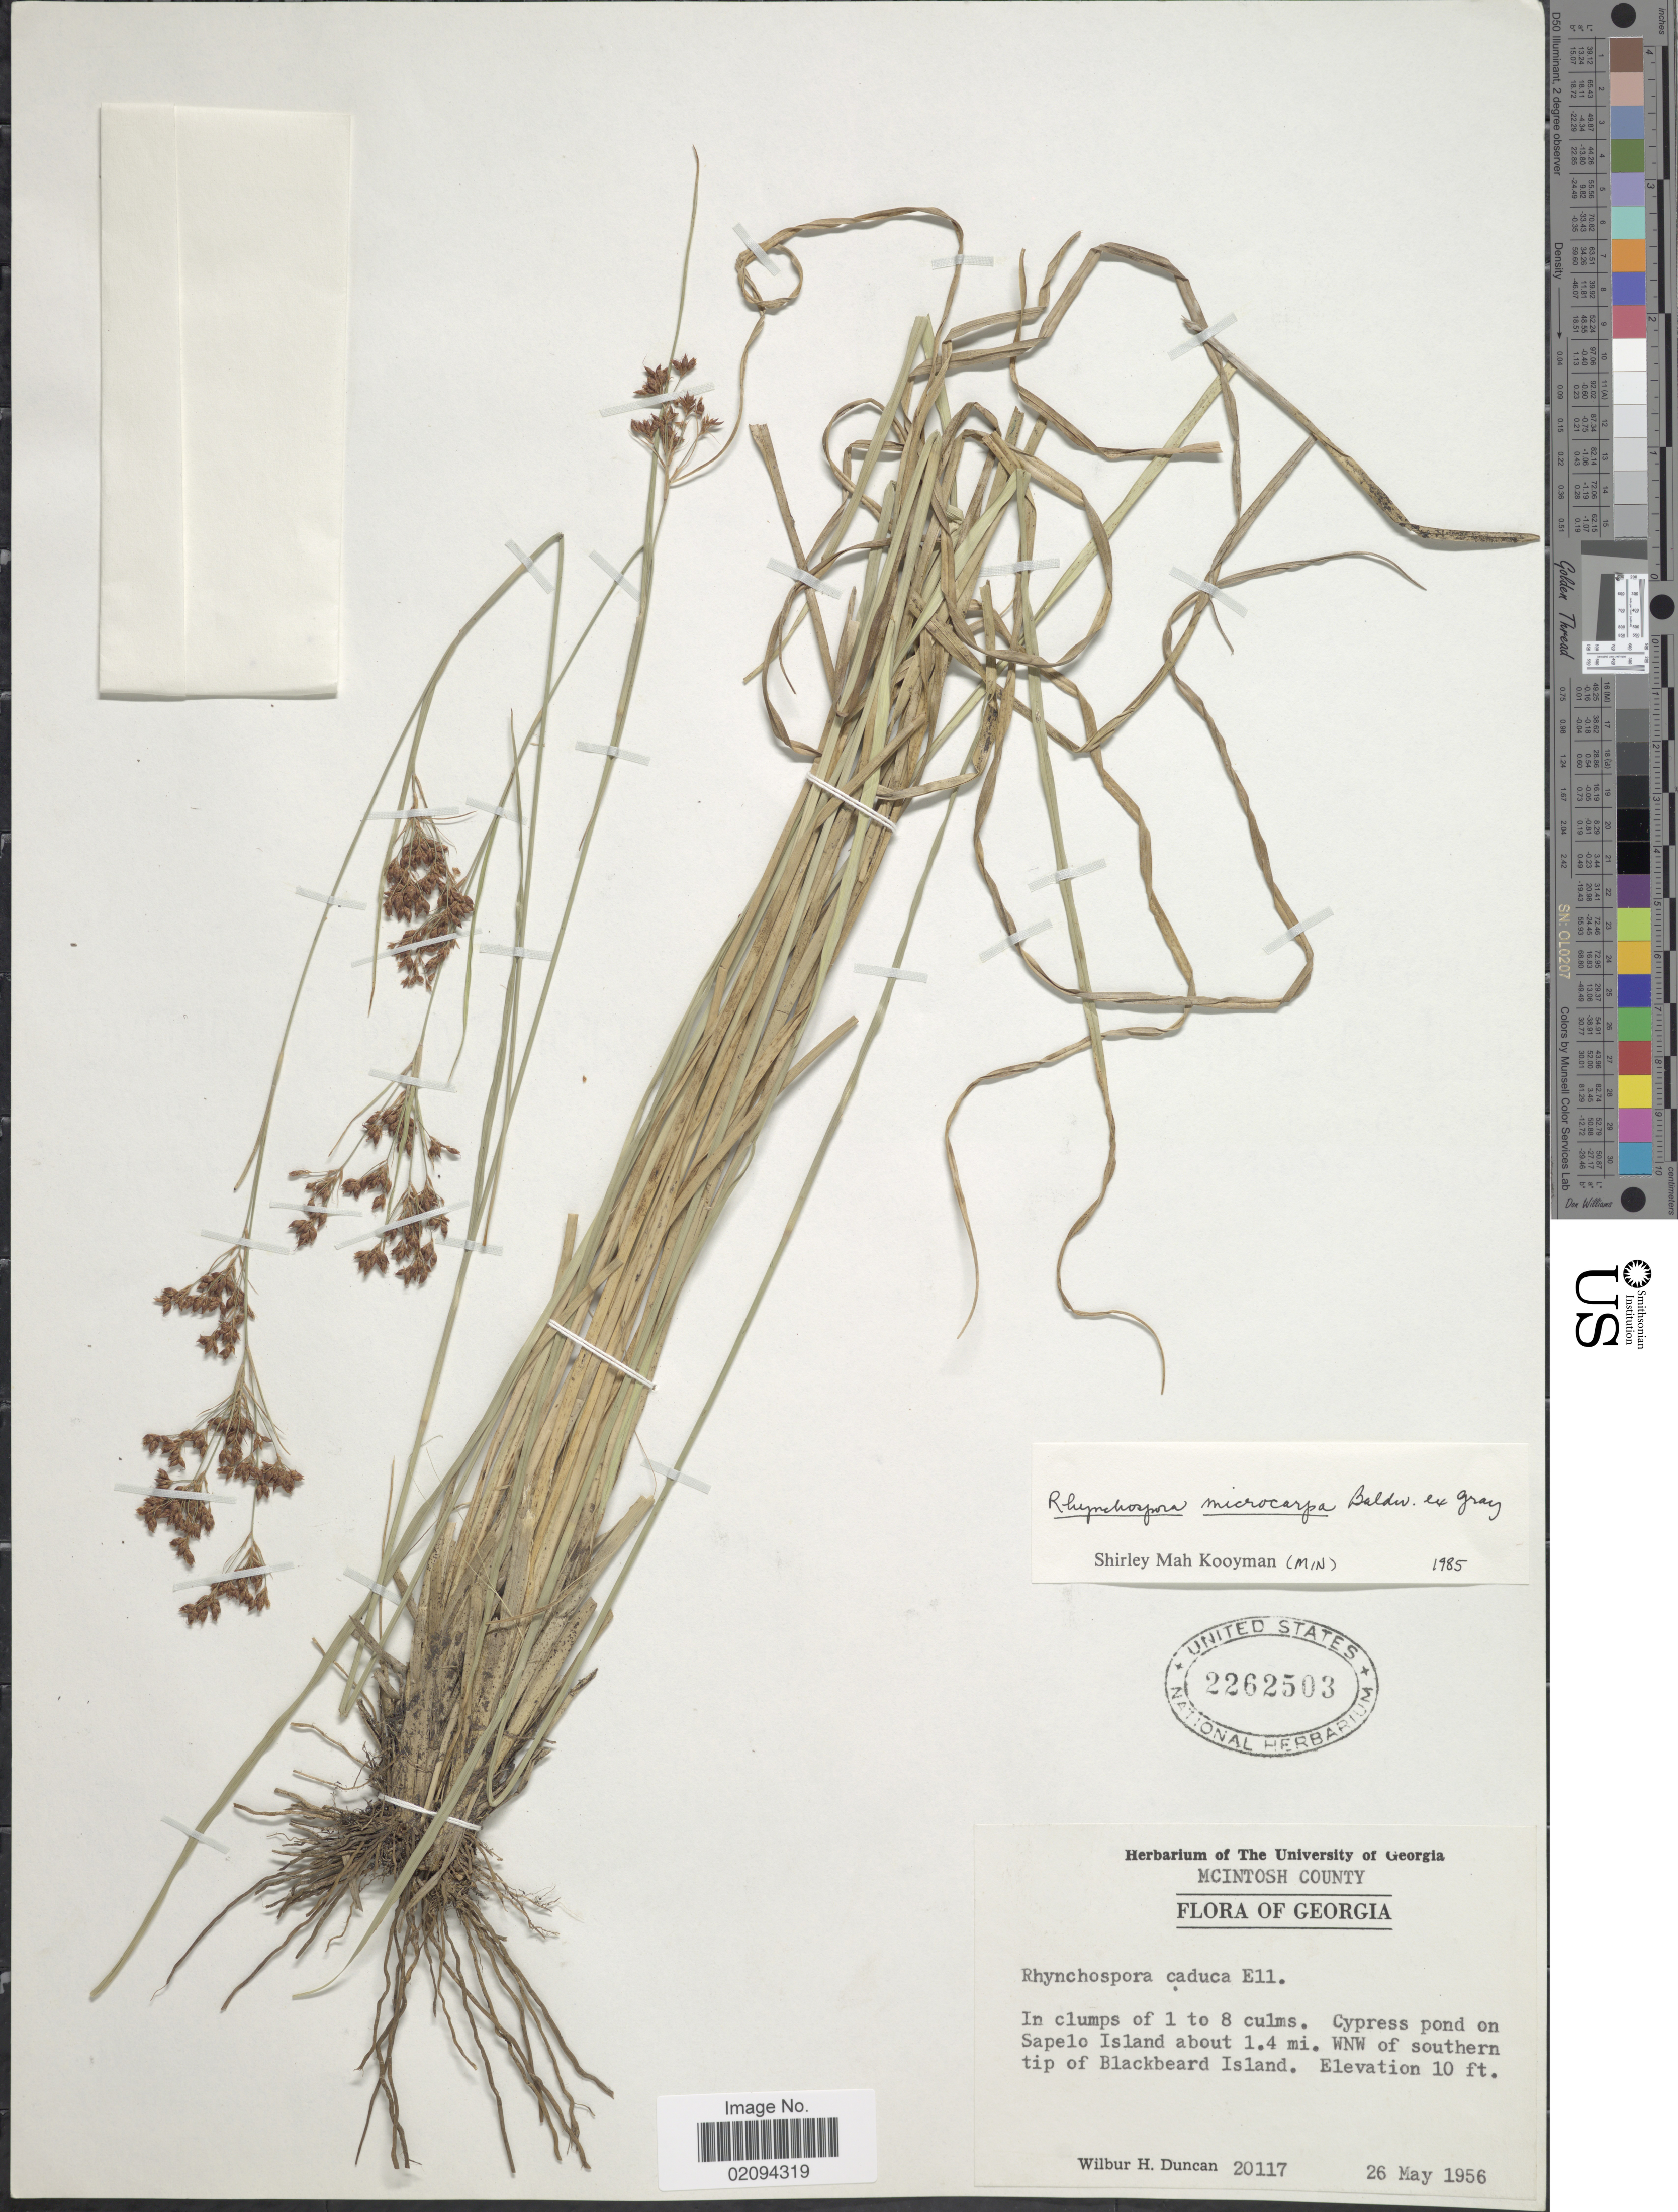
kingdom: Plantae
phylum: Tracheophyta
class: Liliopsida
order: Poales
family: Cyperaceae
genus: Rhynchospora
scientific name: Rhynchospora microcarpa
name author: Baldwin ex A. Gray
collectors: W. H. Duncan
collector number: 20117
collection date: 1956-05-26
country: United States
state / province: Georgia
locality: Mcintosh County. Cypress pond on Sapelo Island about 1.4 mi. WNW of southern tip of Blackbeard Island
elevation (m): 3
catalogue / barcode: US 2262503